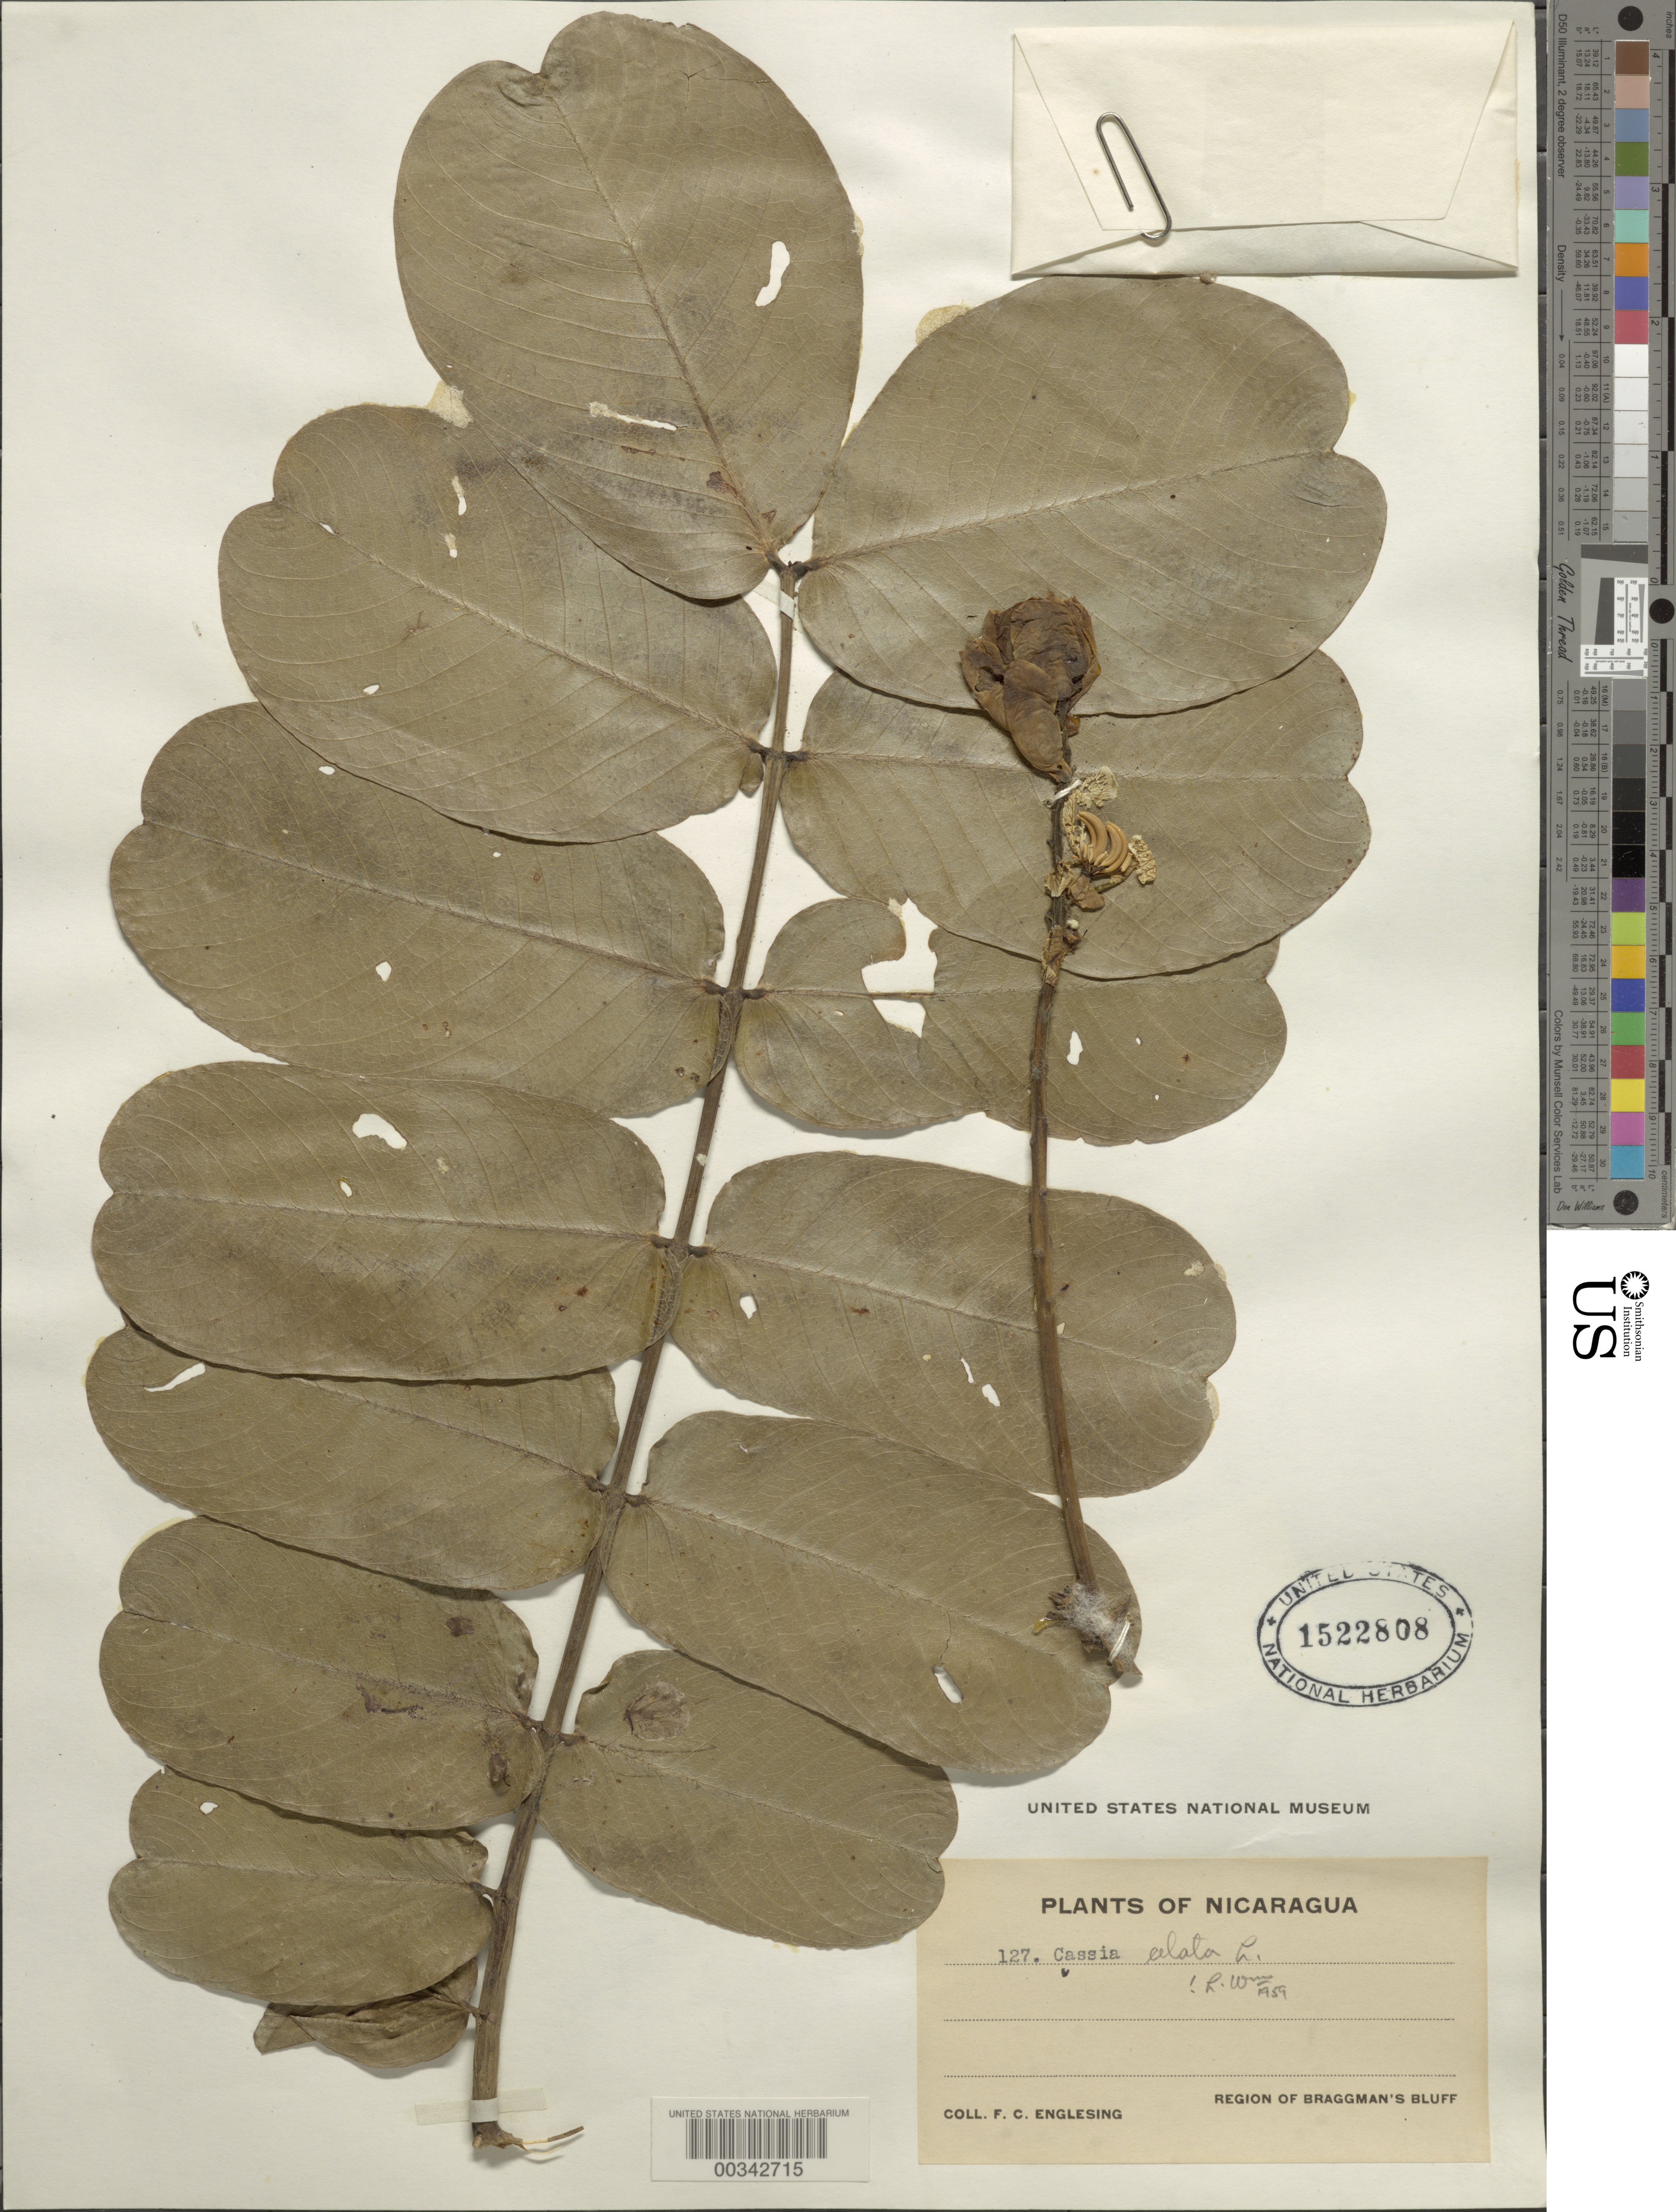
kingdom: Plantae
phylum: Tracheophyta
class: Magnoliopsida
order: Fabales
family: Fabaceae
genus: Senna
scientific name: Senna alata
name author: (L.) Roxb.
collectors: F. Englesing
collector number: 127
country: Nicaragua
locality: Region of braggman's bluff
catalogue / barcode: US 1522808